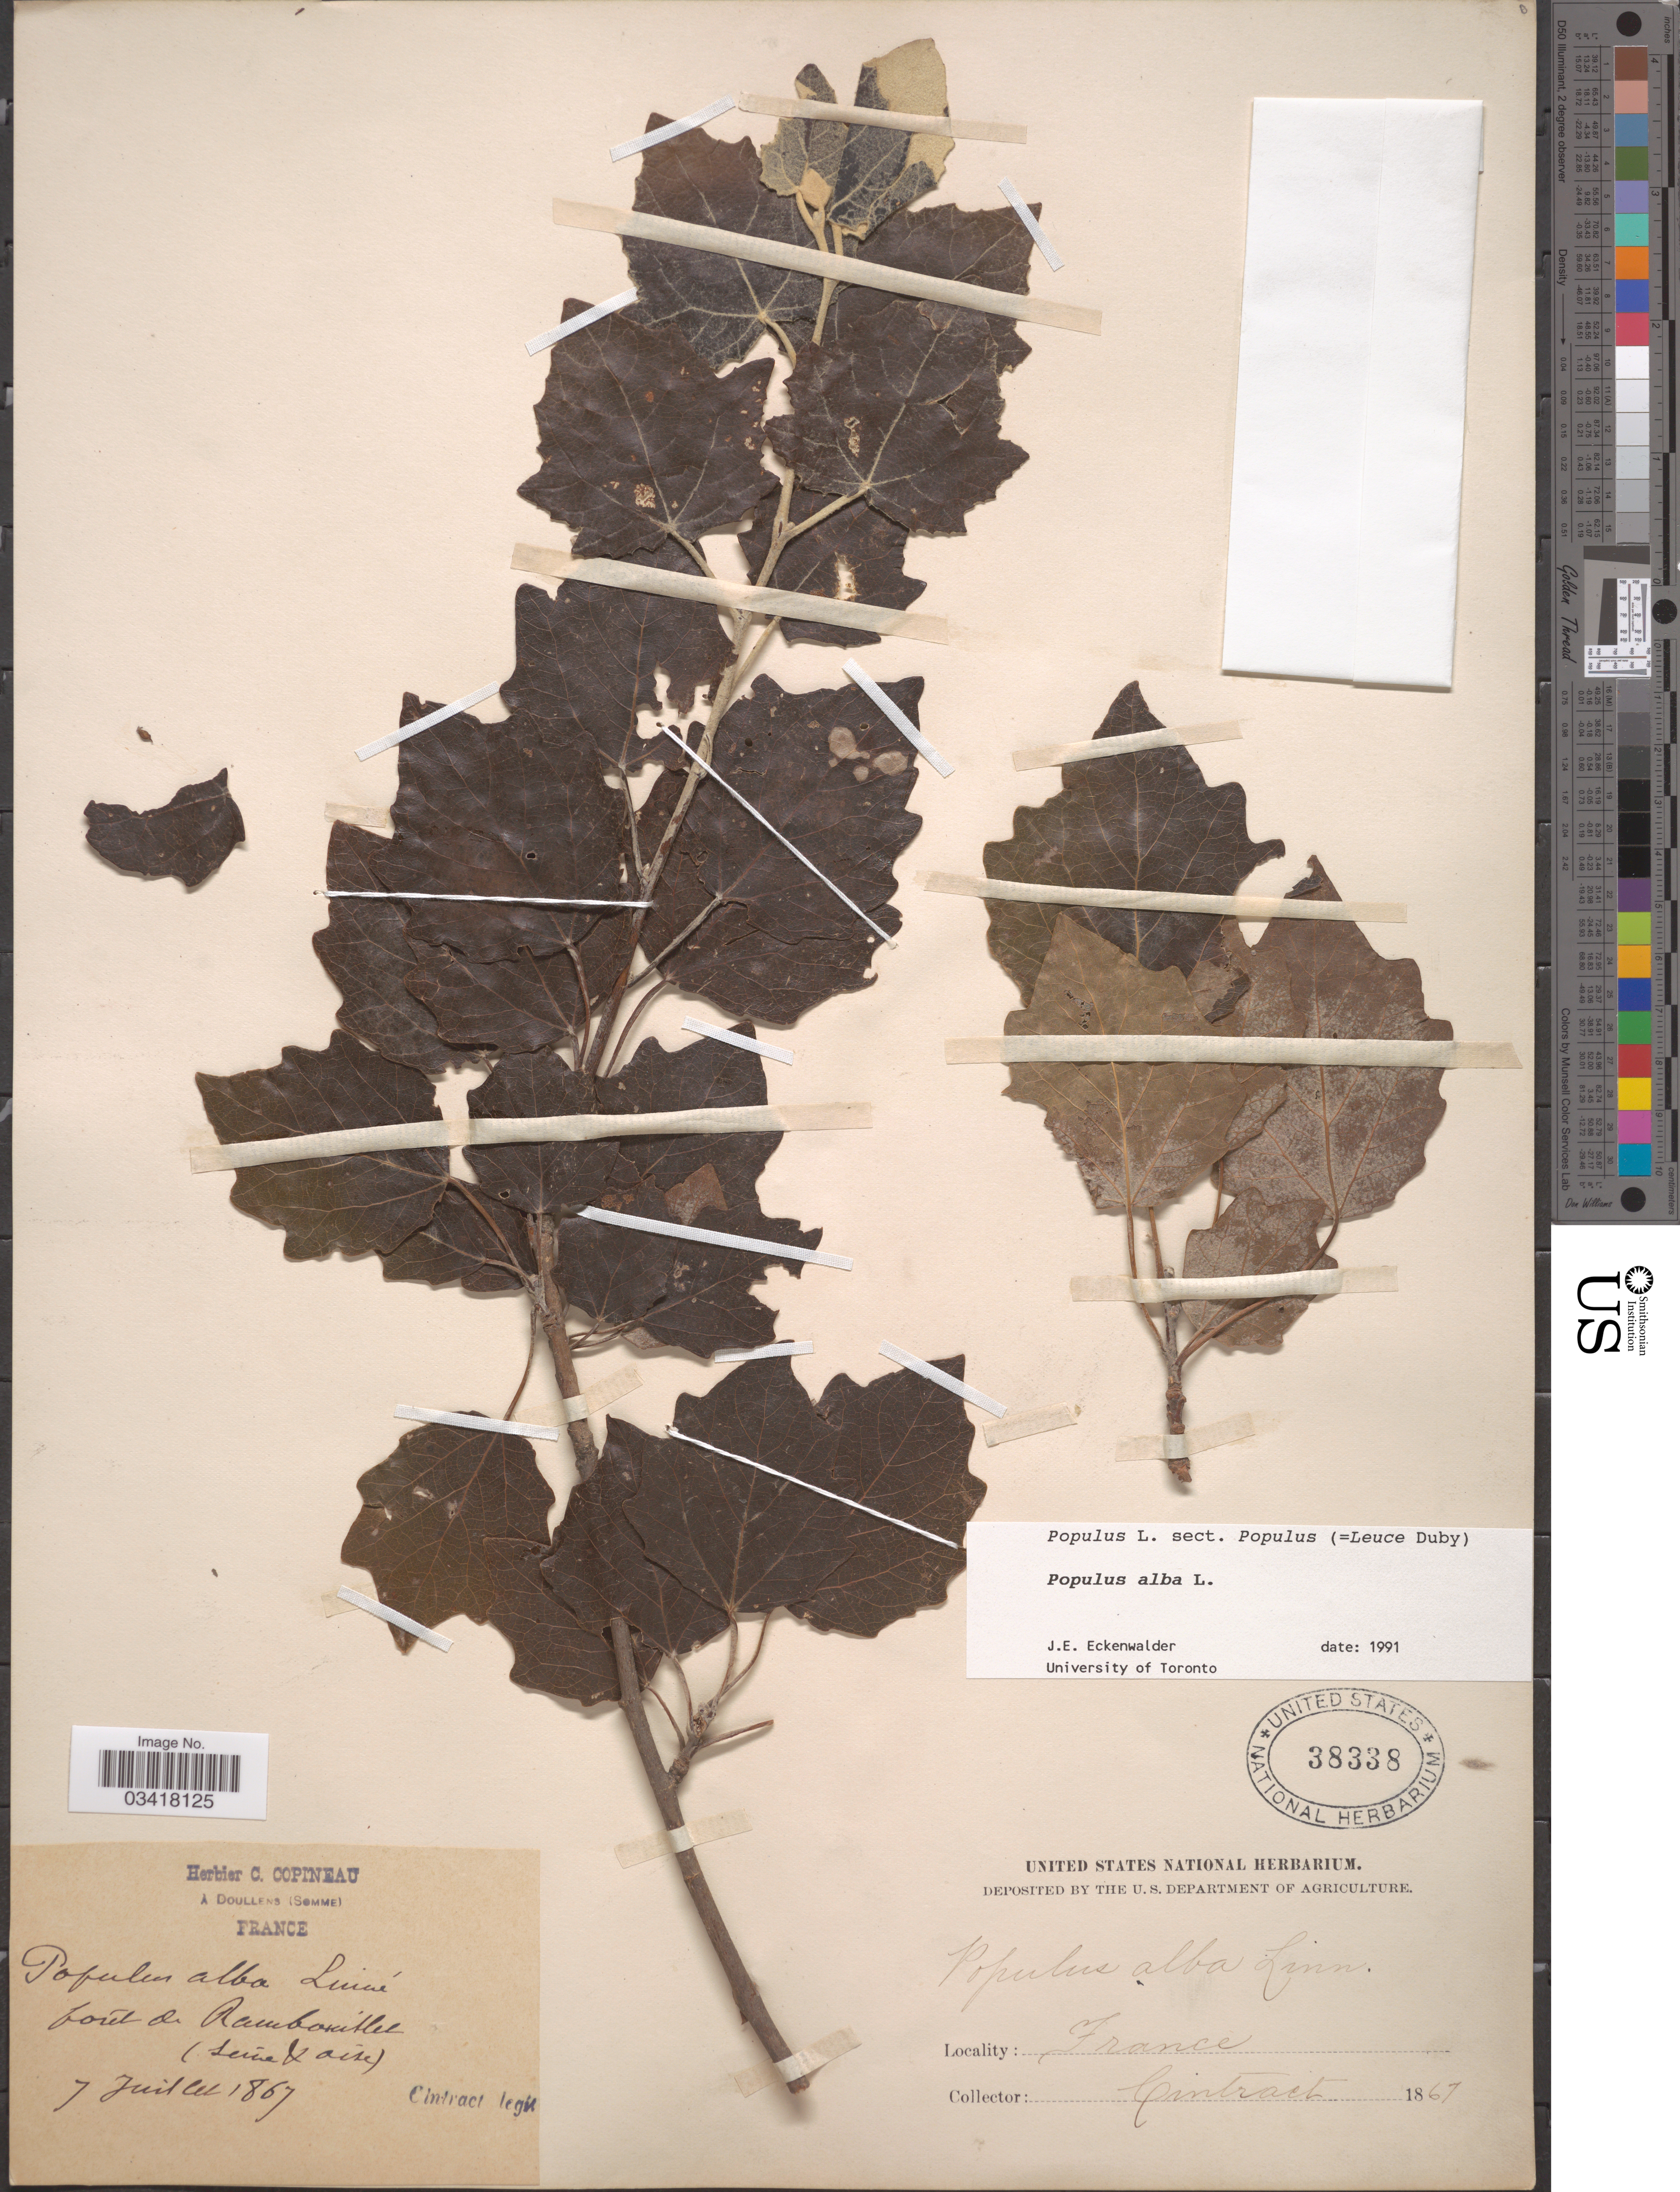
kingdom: Plantae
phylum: Tracheophyta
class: Magnoliopsida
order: Malpighiales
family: Salicaceae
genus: Populus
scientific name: Populus alba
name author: L.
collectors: Cintract, --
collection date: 1867-07-07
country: France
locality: De Rambouillet (Seine & Oise).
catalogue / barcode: US 38338